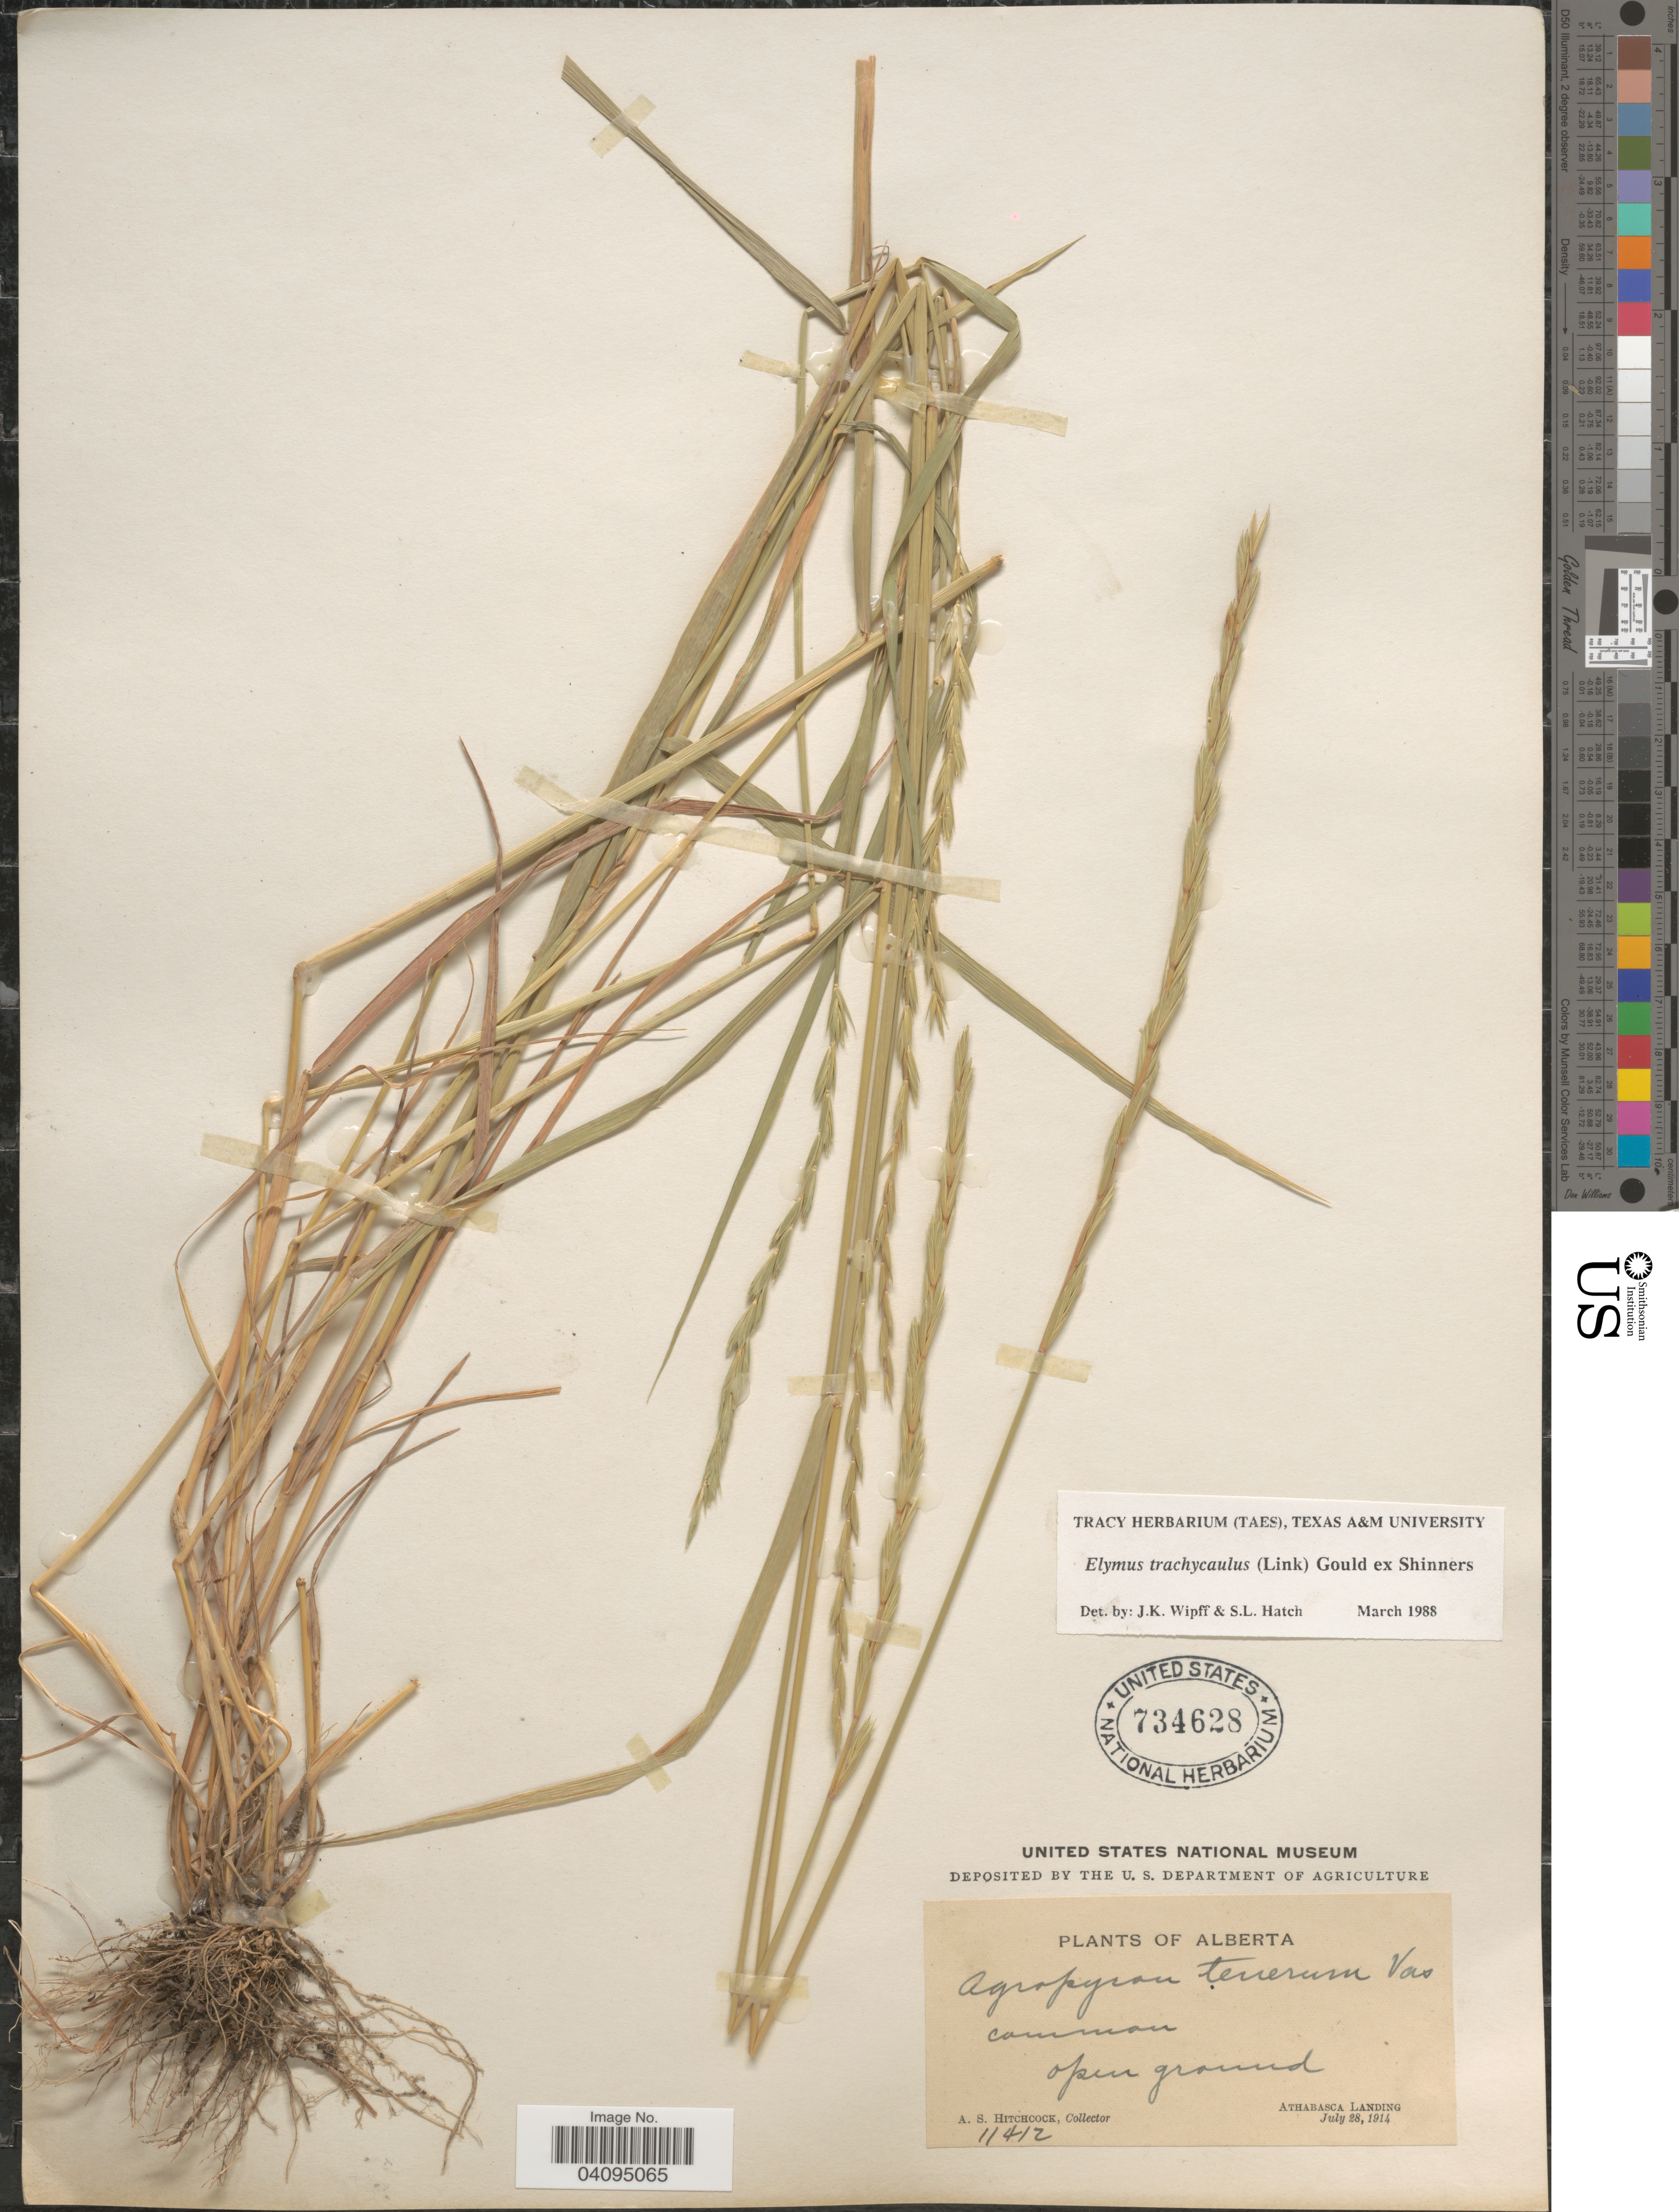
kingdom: Plantae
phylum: Tracheophyta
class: Liliopsida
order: Poales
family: Poaceae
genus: Elymus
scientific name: Elymus trachycaulus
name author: (Link) Gould ex Shinners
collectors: A. S. Hitchcock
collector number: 11412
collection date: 1914-07-28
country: Canada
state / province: Alberta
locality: Athabasca Landing.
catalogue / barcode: US 734628